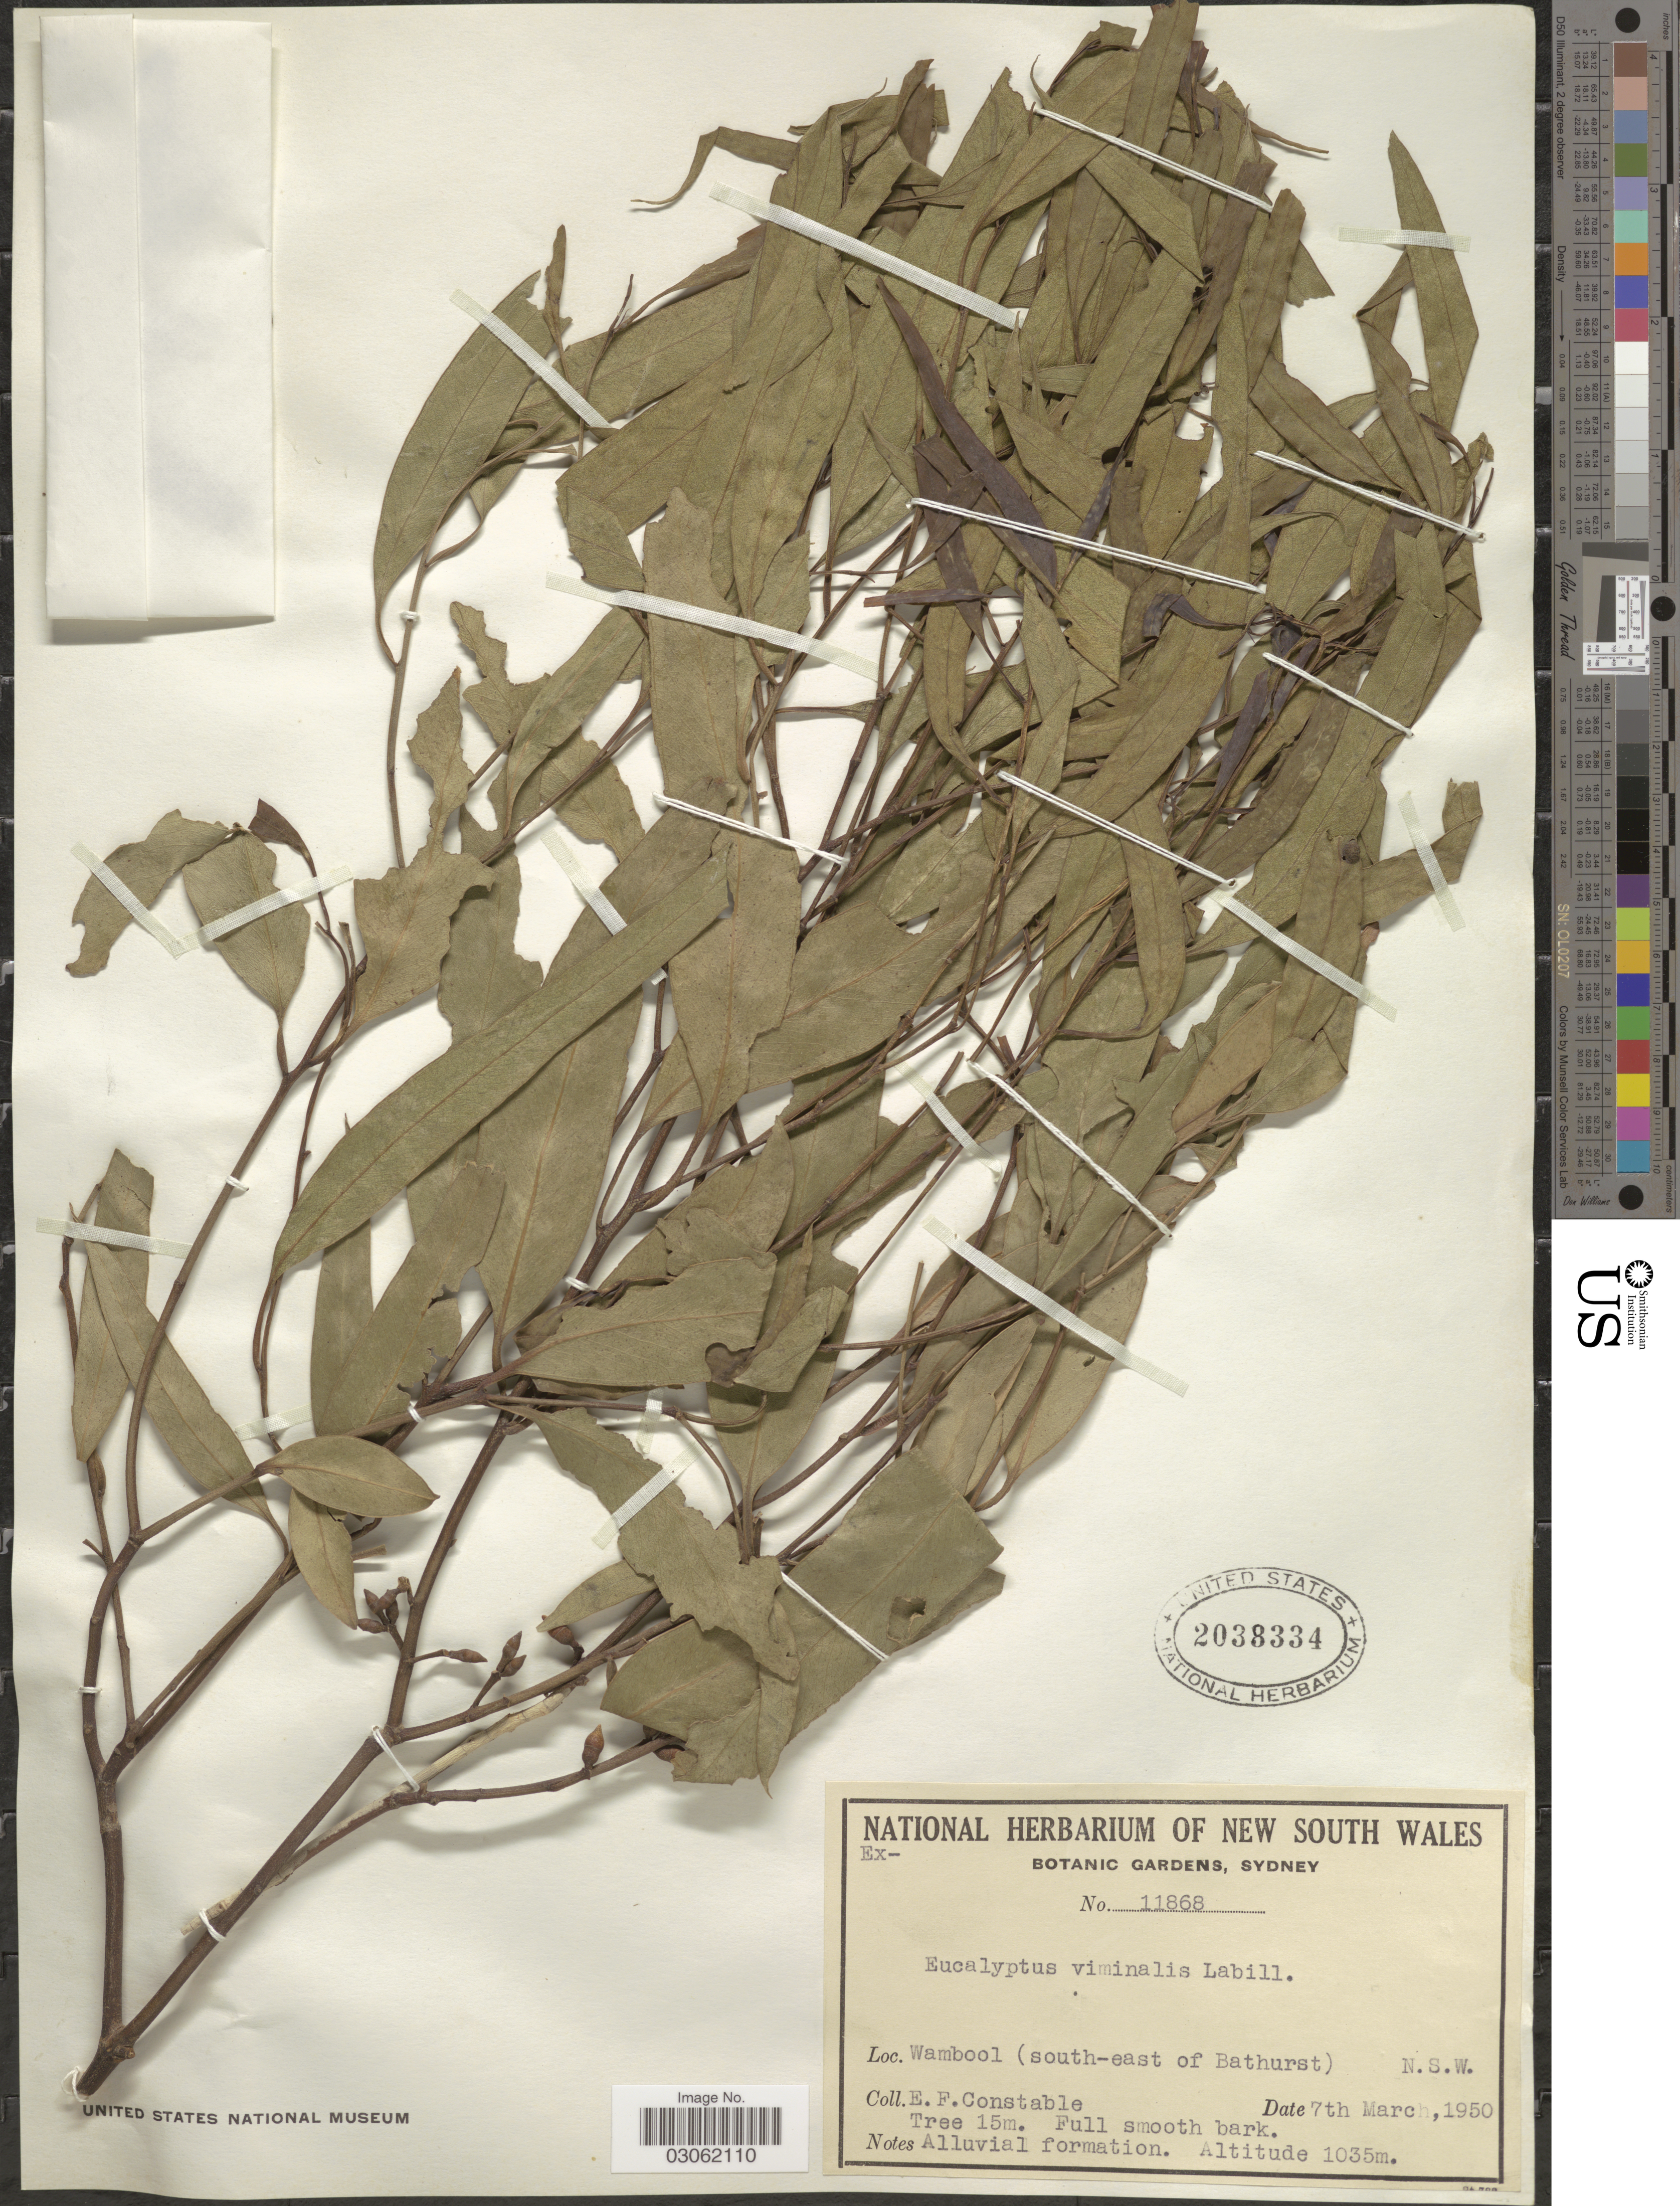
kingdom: Plantae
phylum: Tracheophyta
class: Magnoliopsida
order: Myrtales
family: Myrtaceae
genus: Eucalyptus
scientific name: Eucalyptus viminalis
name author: Labill.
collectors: E. F. Constable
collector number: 11868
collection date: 1950-03-07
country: Australia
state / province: New South Wales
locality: Wambool (south-east of Bathurst). N. S. W.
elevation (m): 1035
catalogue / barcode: US 2038334